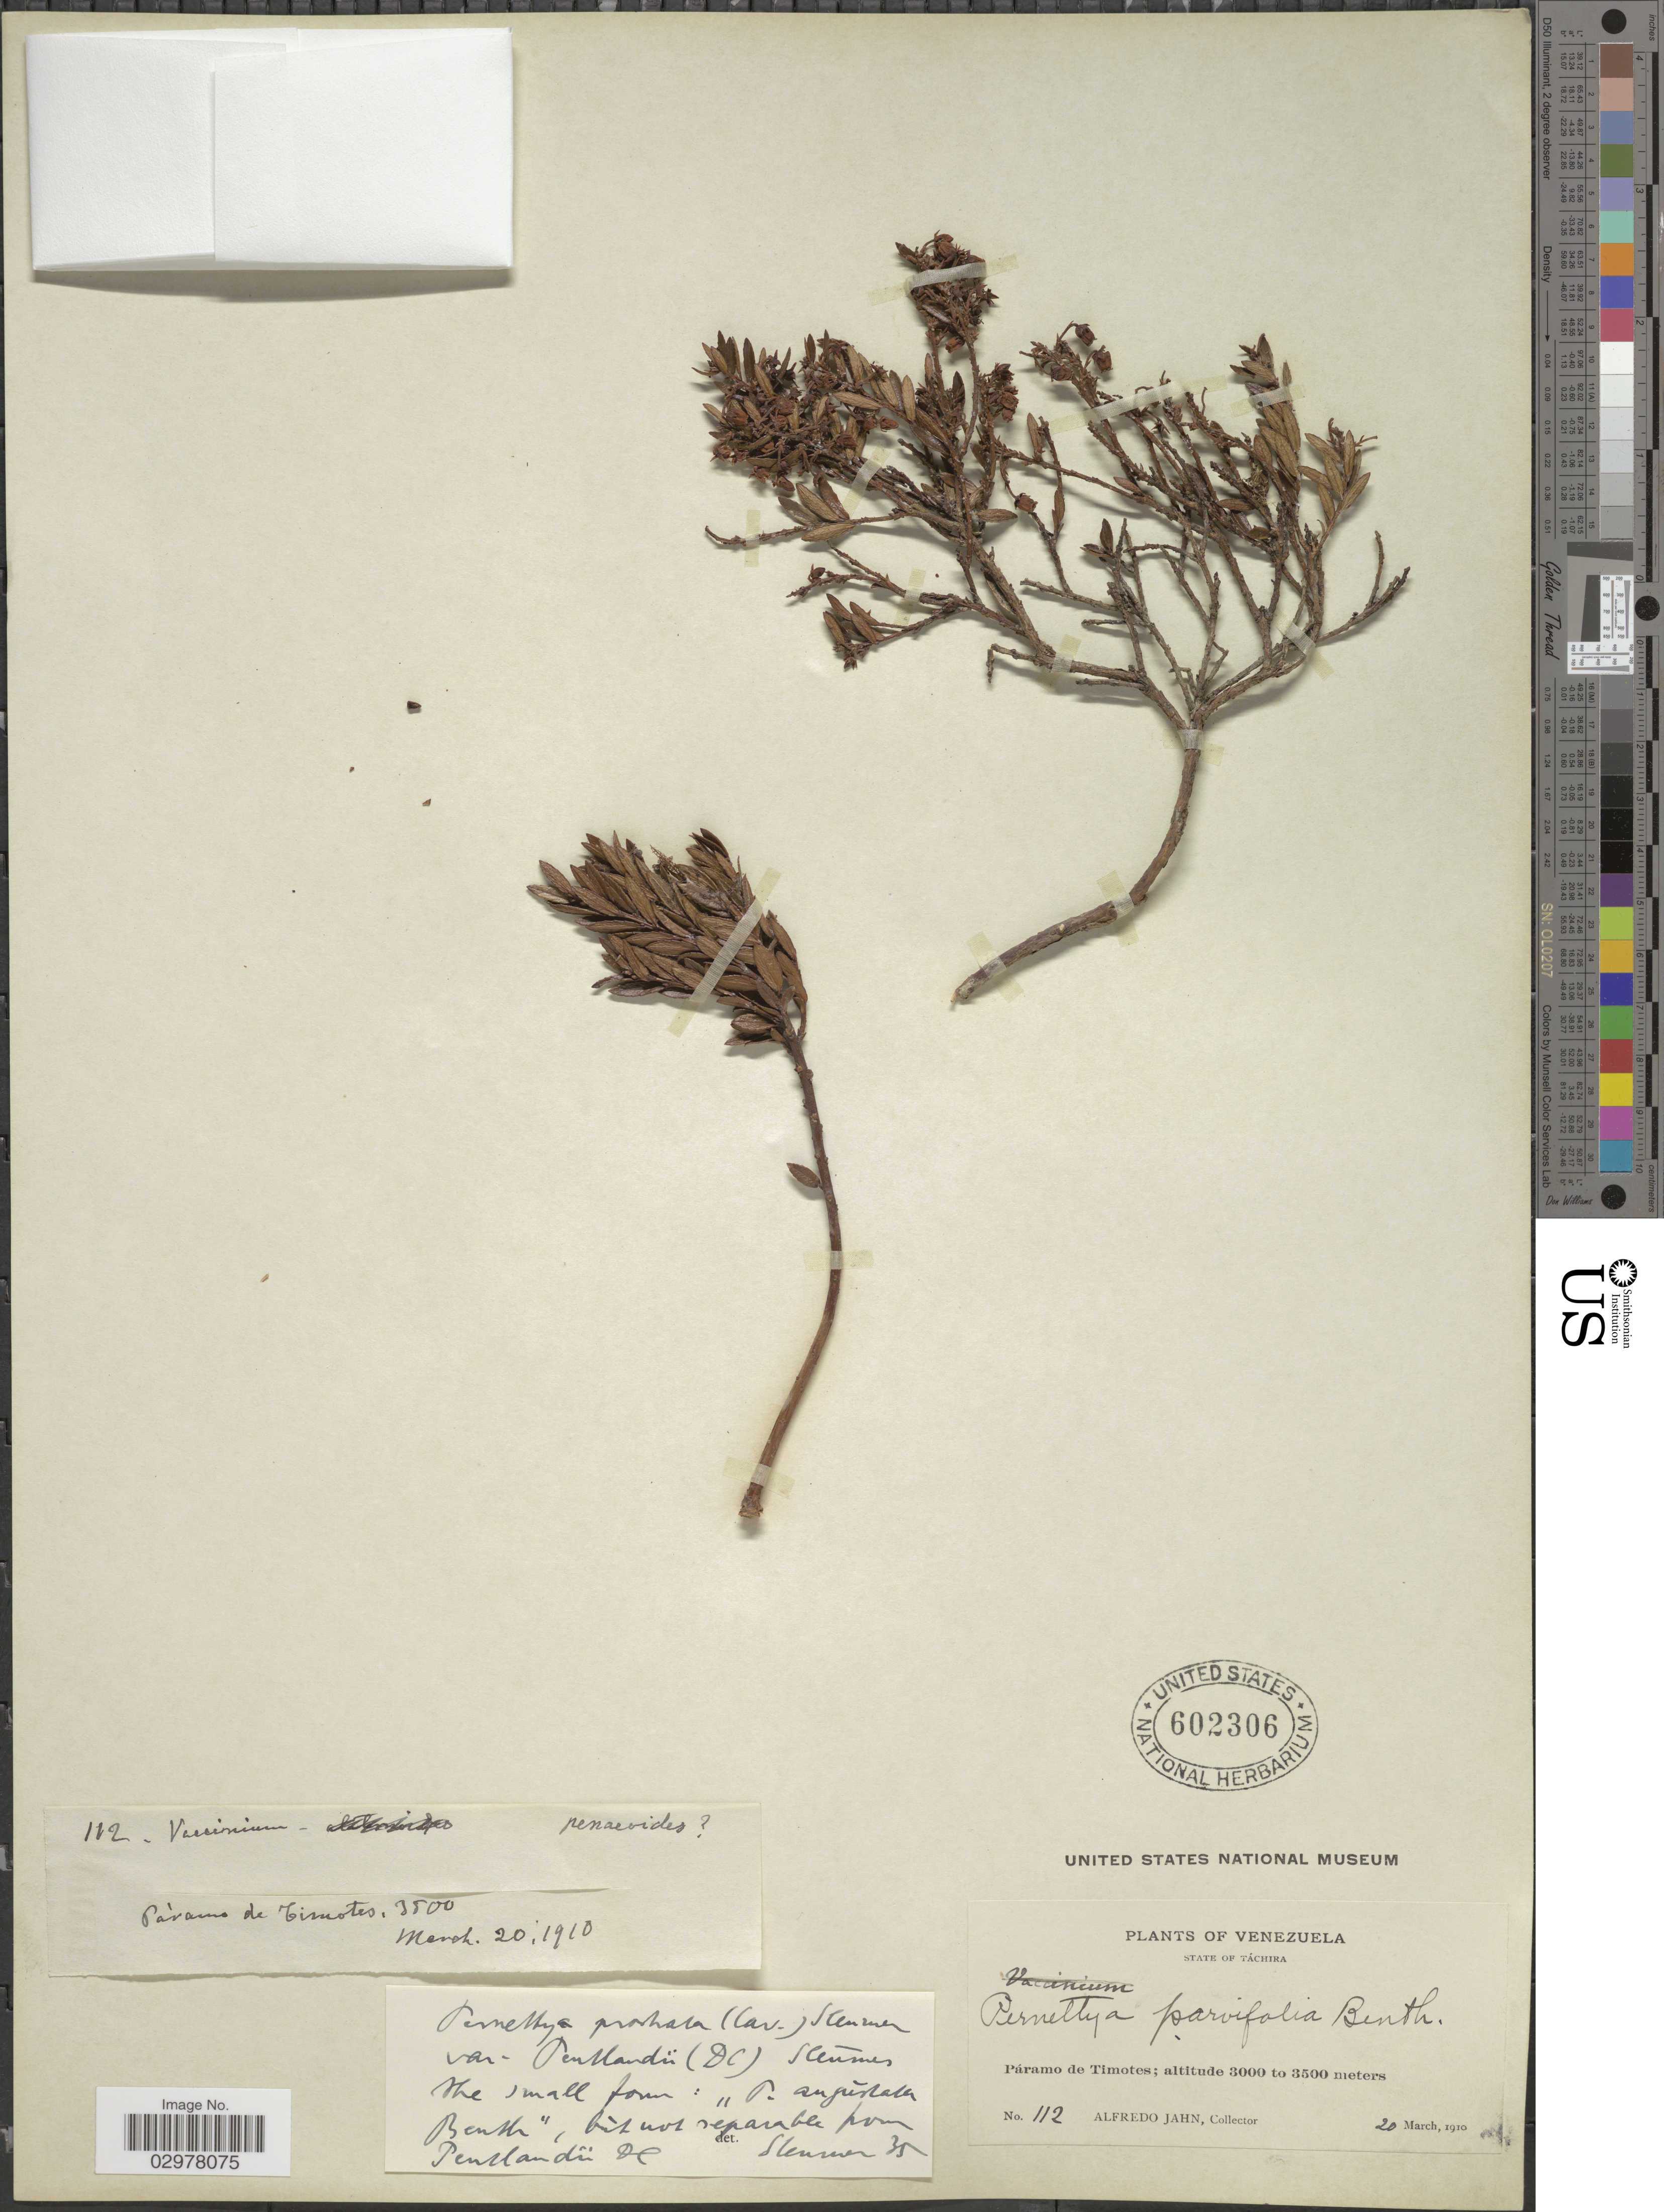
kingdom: Plantae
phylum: Tracheophyta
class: Magnoliopsida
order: Ericales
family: Ericaceae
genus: Pernettya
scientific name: Pernettya prostrata var. pentlandii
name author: (DC.) Sleumer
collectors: A. Jahn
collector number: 112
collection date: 1910-03-20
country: Venezuela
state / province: Tachira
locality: Páramo de Timotes.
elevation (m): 3000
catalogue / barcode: US 602306